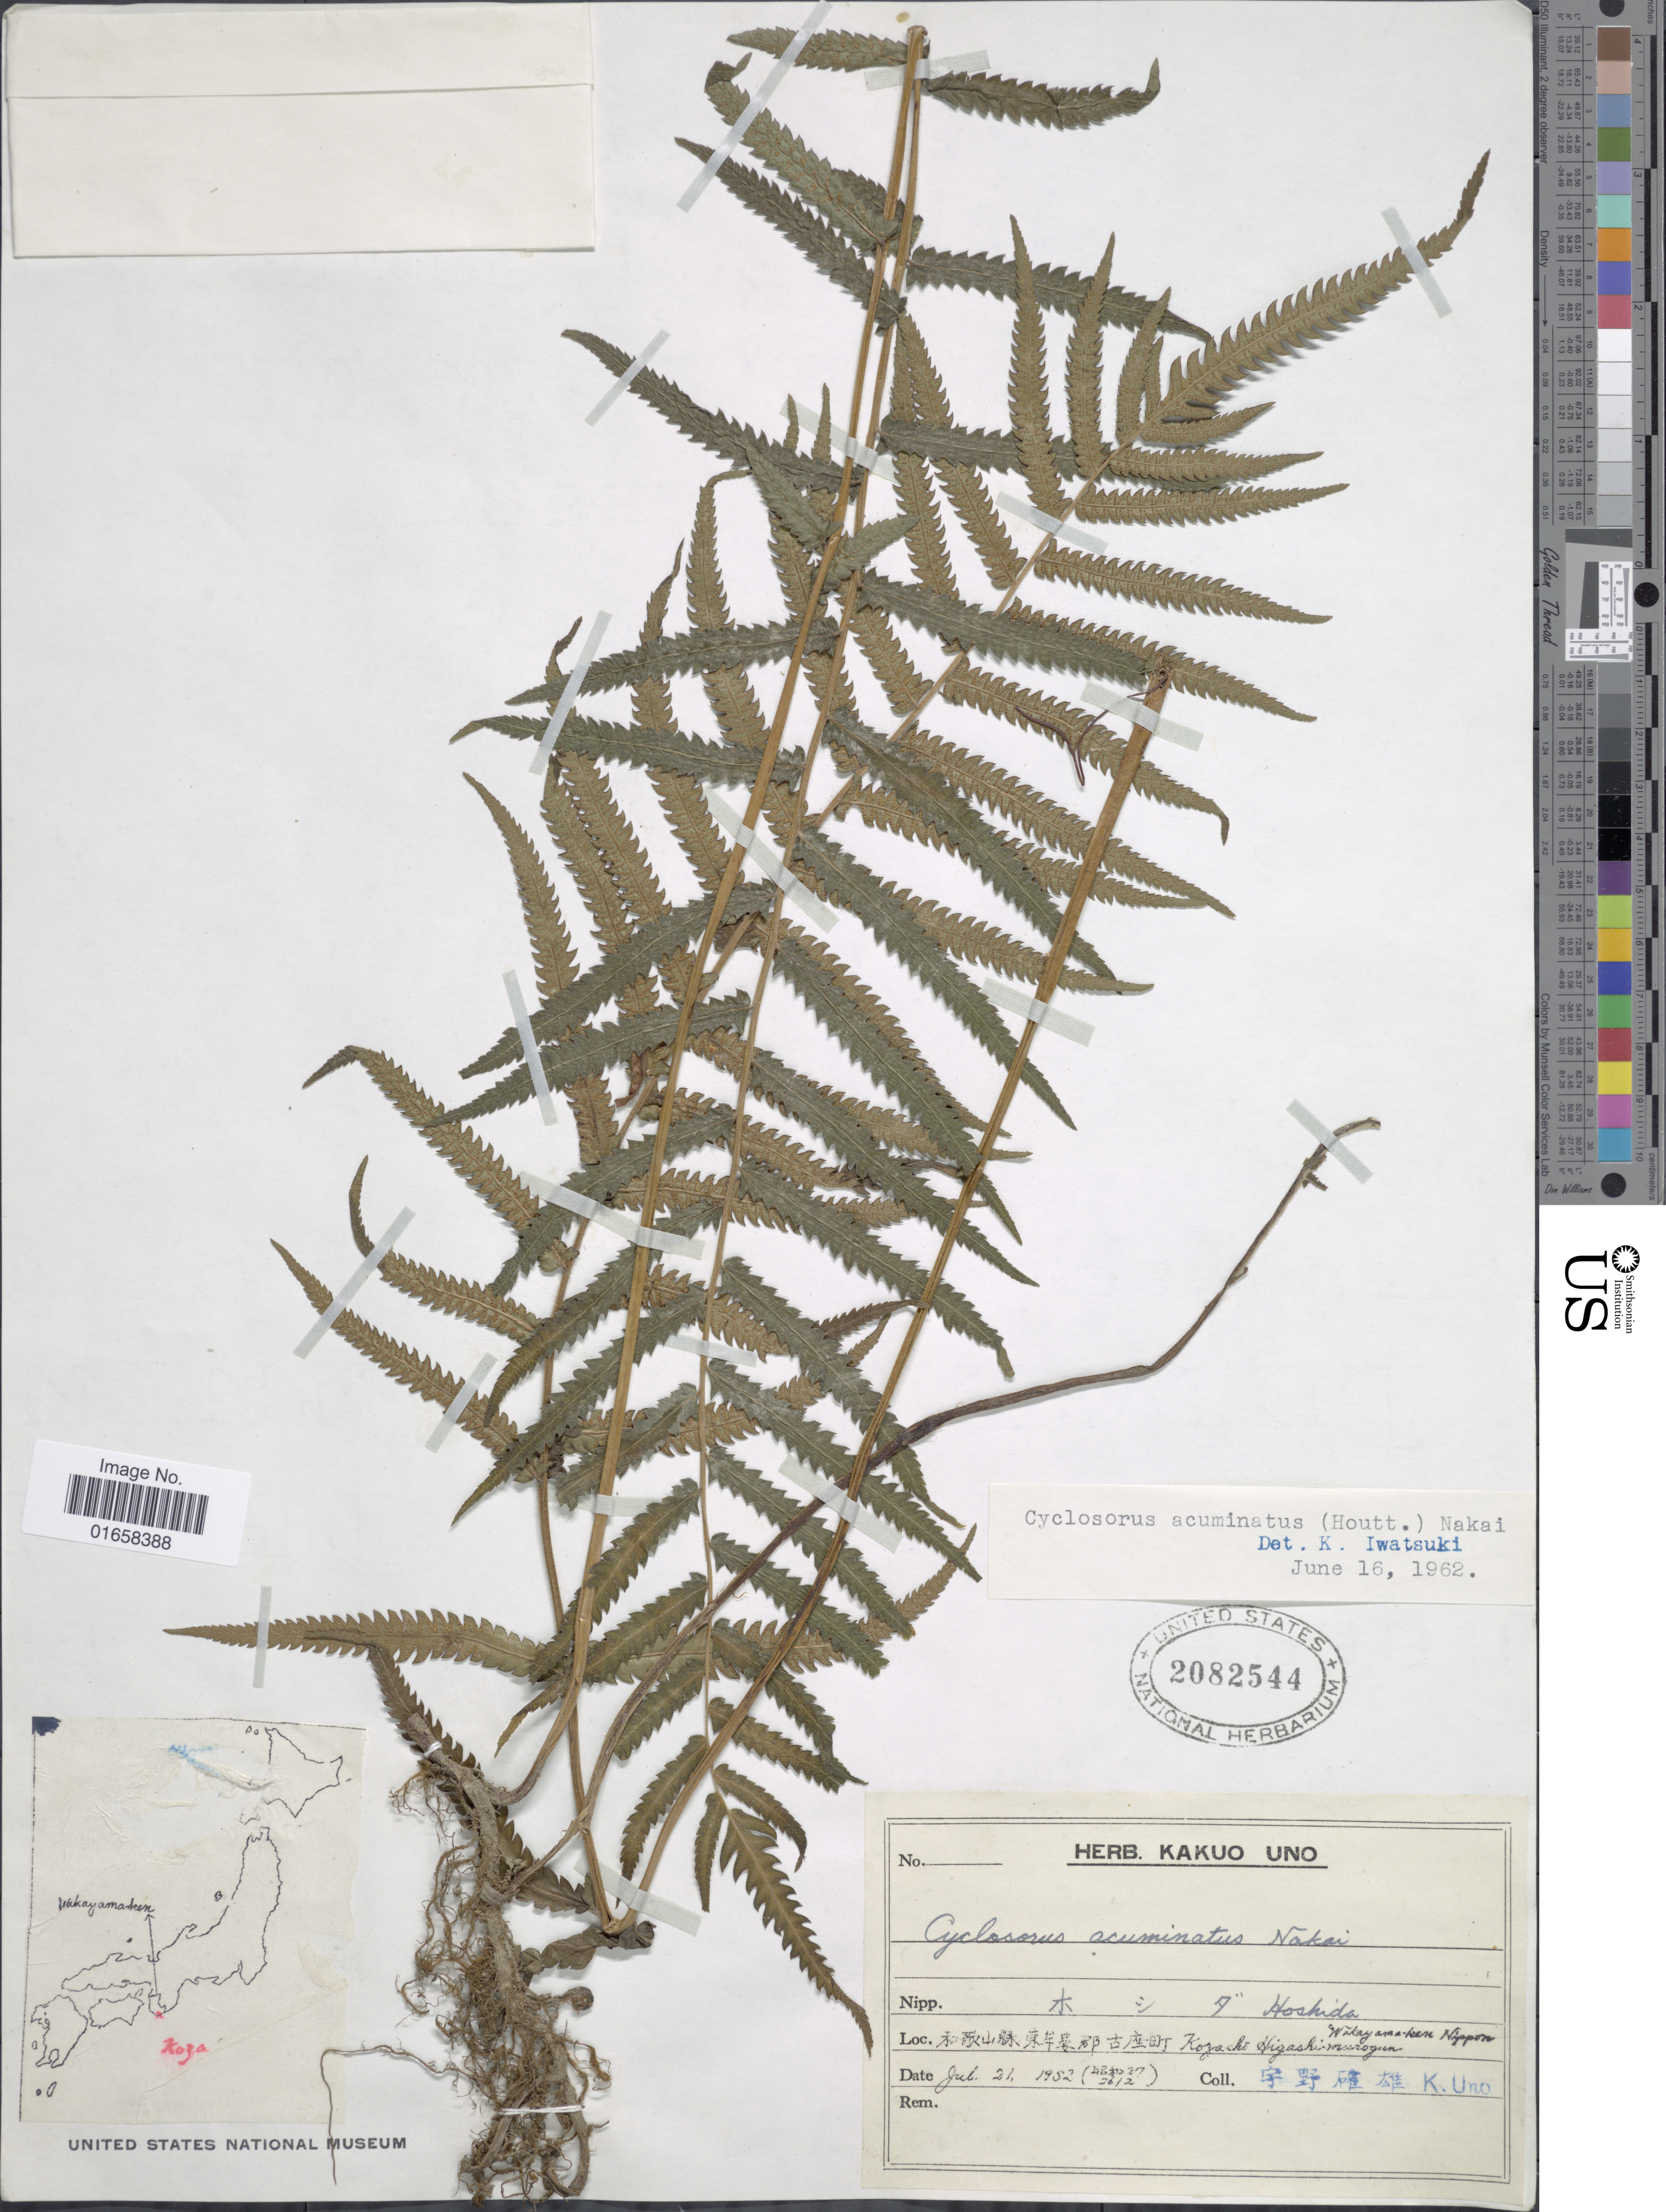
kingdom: Plantae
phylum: Tracheophyta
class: Polypodiopsida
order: Polypodiales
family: Thelypteridaceae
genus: Christella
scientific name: Christella acuminata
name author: (Houtt.) H. Lév.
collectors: K. Uno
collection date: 1952-07-21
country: Japan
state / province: Wakayama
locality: Kojab-Higashi-murogem, Wakayama-ken Nippon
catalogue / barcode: US 2082544